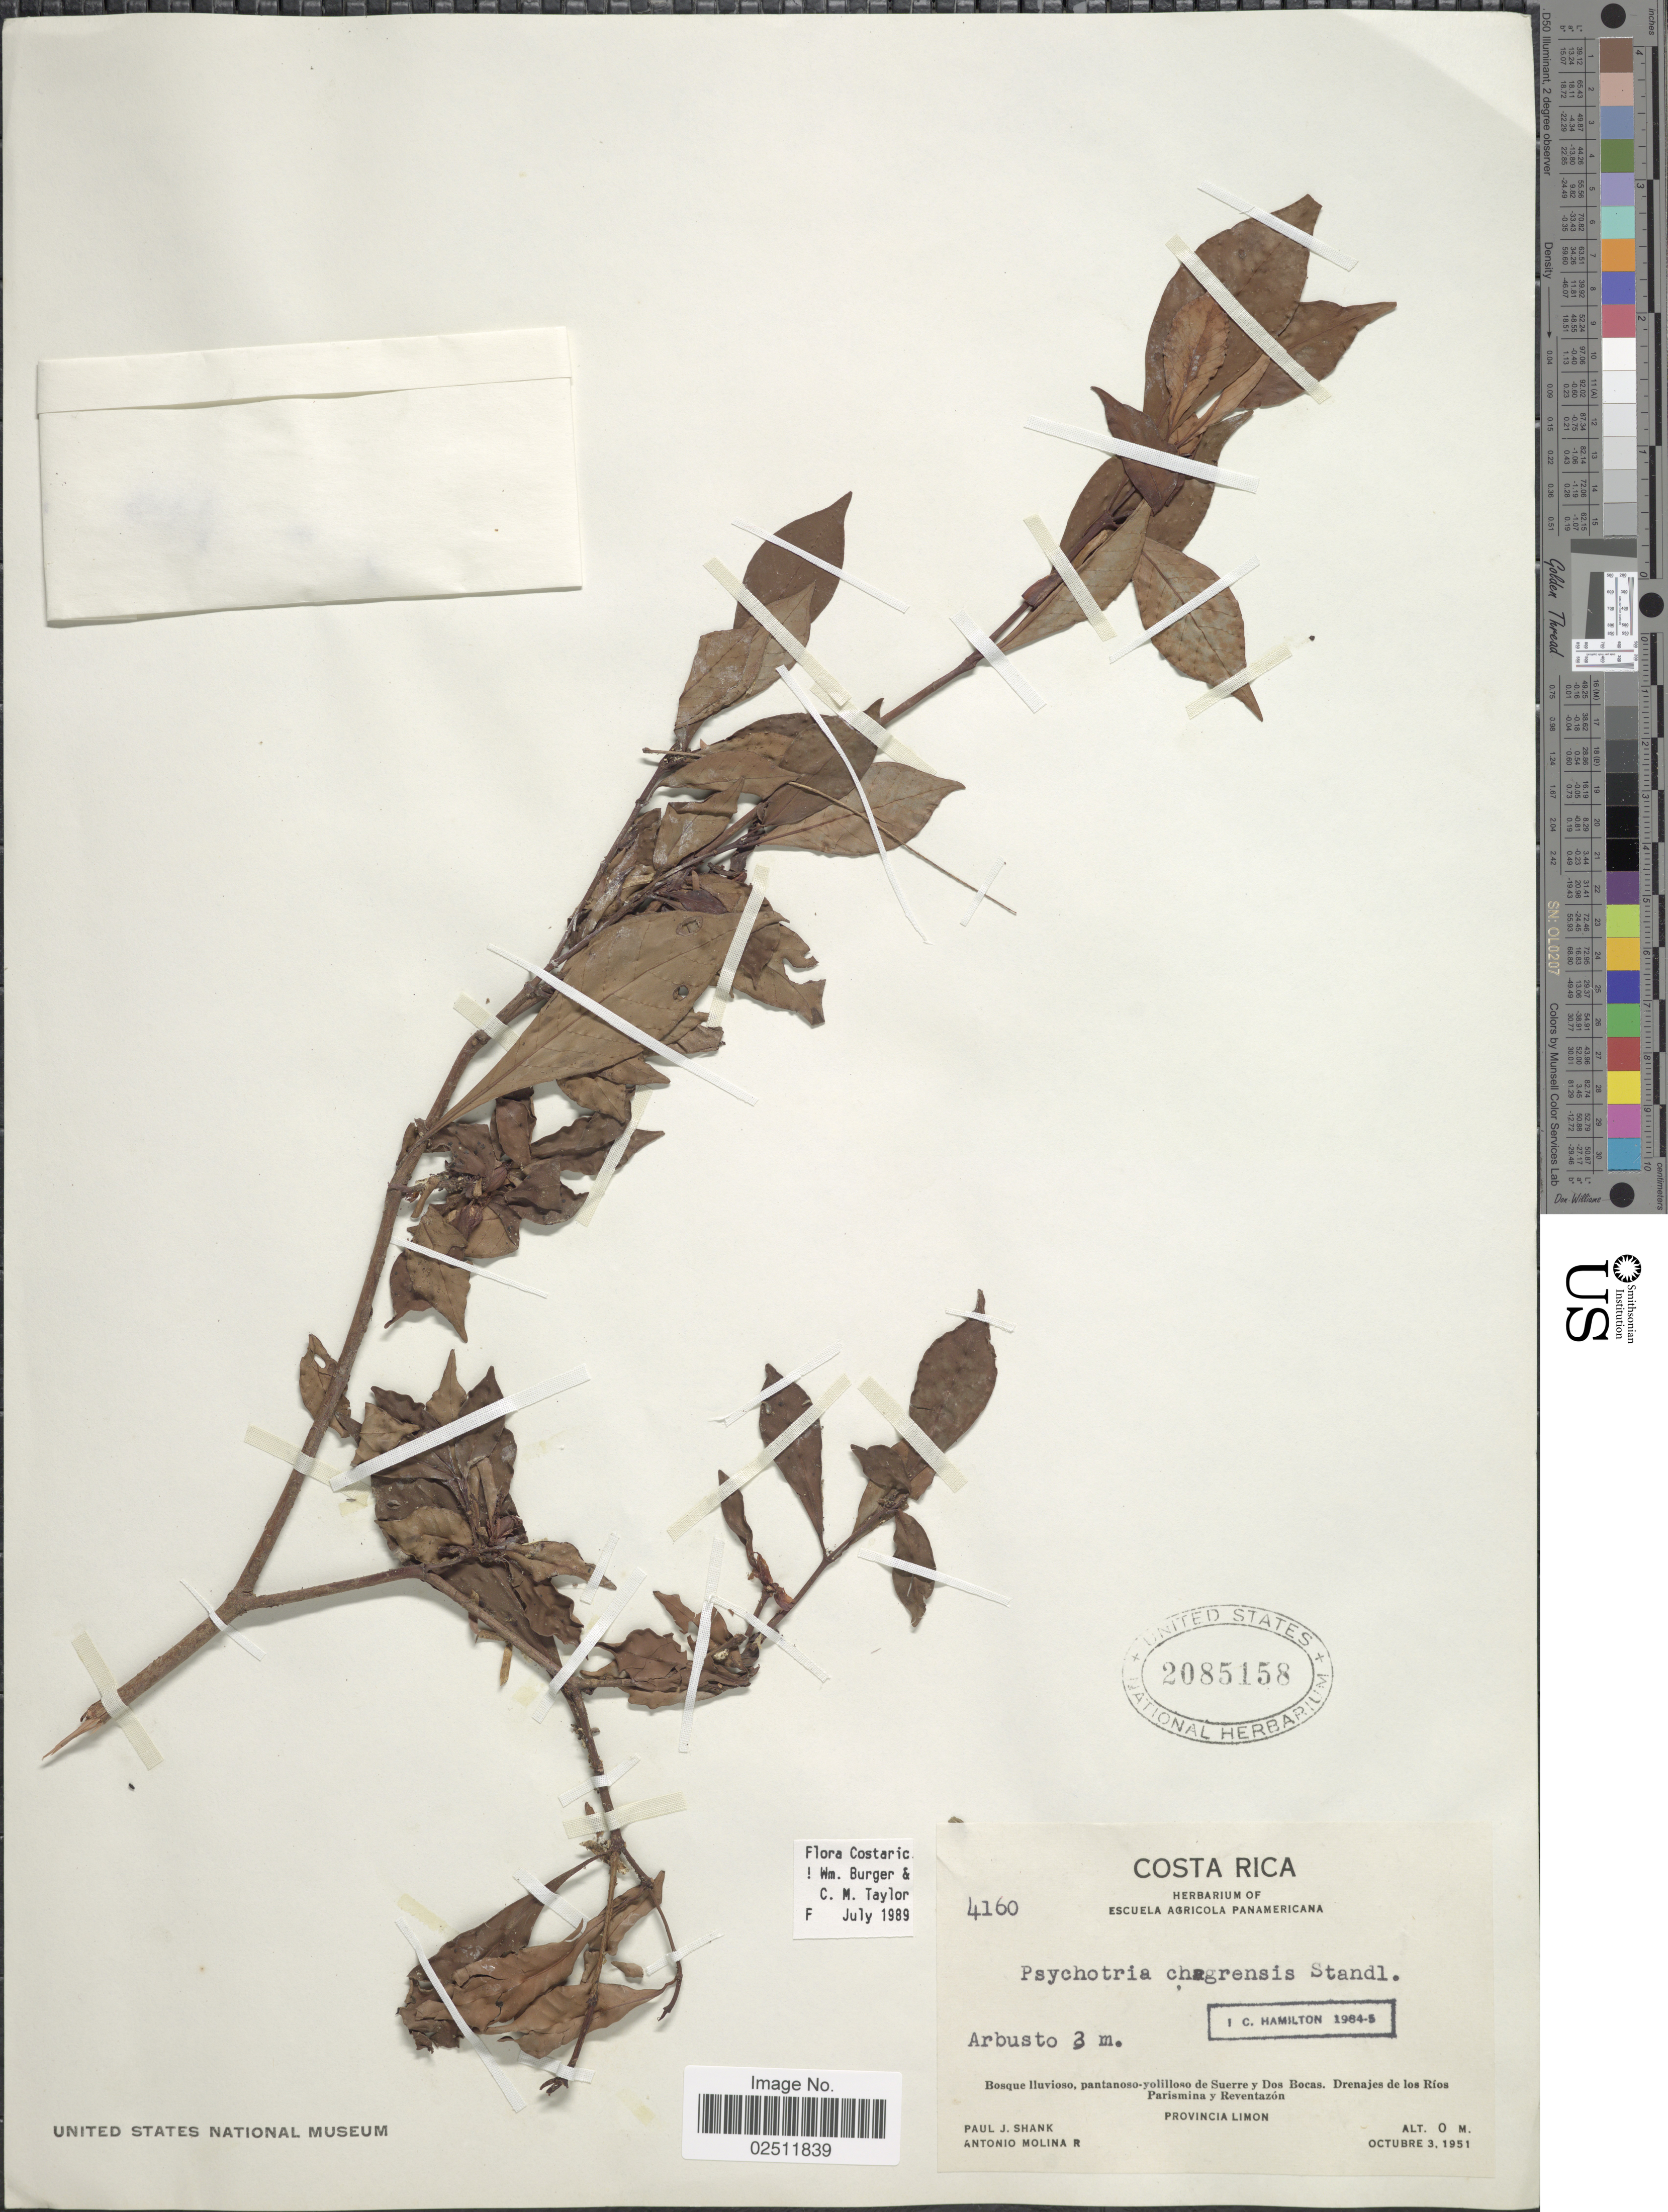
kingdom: Plantae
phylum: Tracheophyta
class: Magnoliopsida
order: Gentianales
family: Rubiaceae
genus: Psychotria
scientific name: Psychotria chagrensis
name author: Standl.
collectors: P. J. Shank & A. Molina R.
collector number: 4160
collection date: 1951-10-03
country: Costa Rica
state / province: Limón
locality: Bosque lluvioso, pantanoso-yolilloso de Suerre y Dos Bocas. Drenajes de los Rios Parismina y Reventazon.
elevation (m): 0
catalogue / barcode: US 2085158